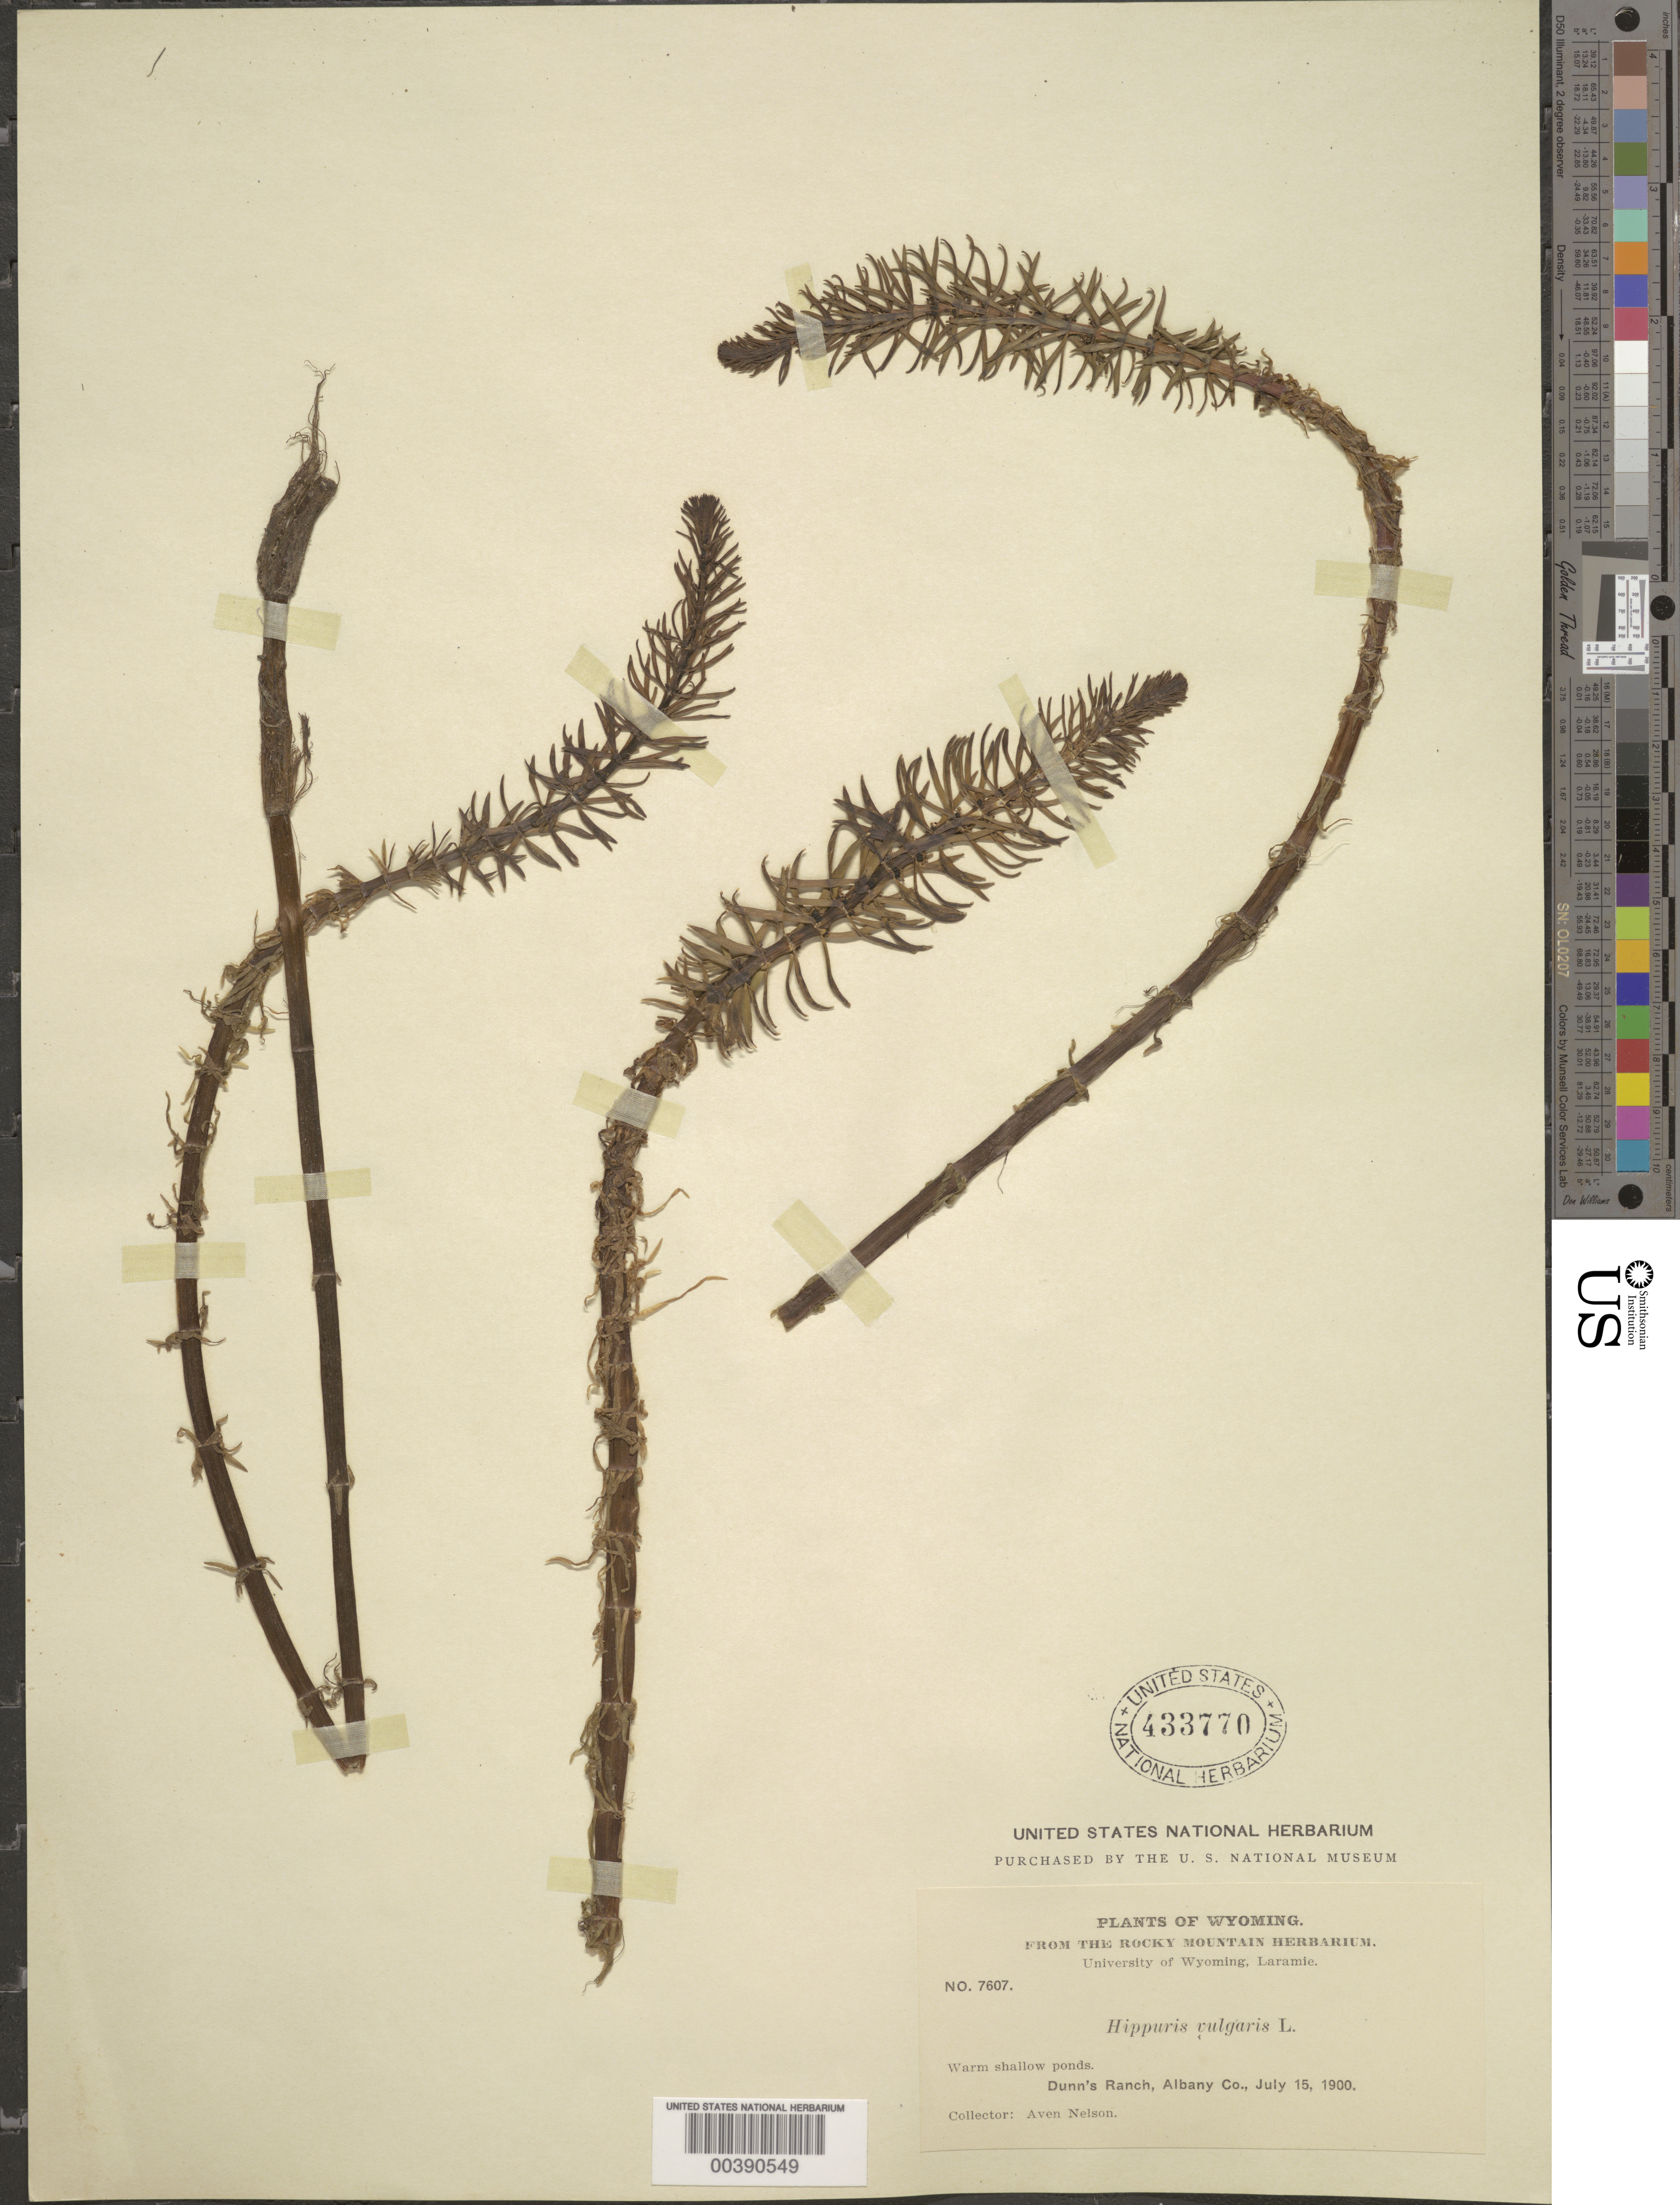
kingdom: Plantae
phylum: Tracheophyta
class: Magnoliopsida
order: Lamiales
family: Plantaginaceae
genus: Hippuris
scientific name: Hippuris vulgaris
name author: L.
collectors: A. Nelson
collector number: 7607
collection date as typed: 15 Jul 1900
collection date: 1900-07-15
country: United States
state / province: Wyoming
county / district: Albany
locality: Dunn's ranch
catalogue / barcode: US 433770